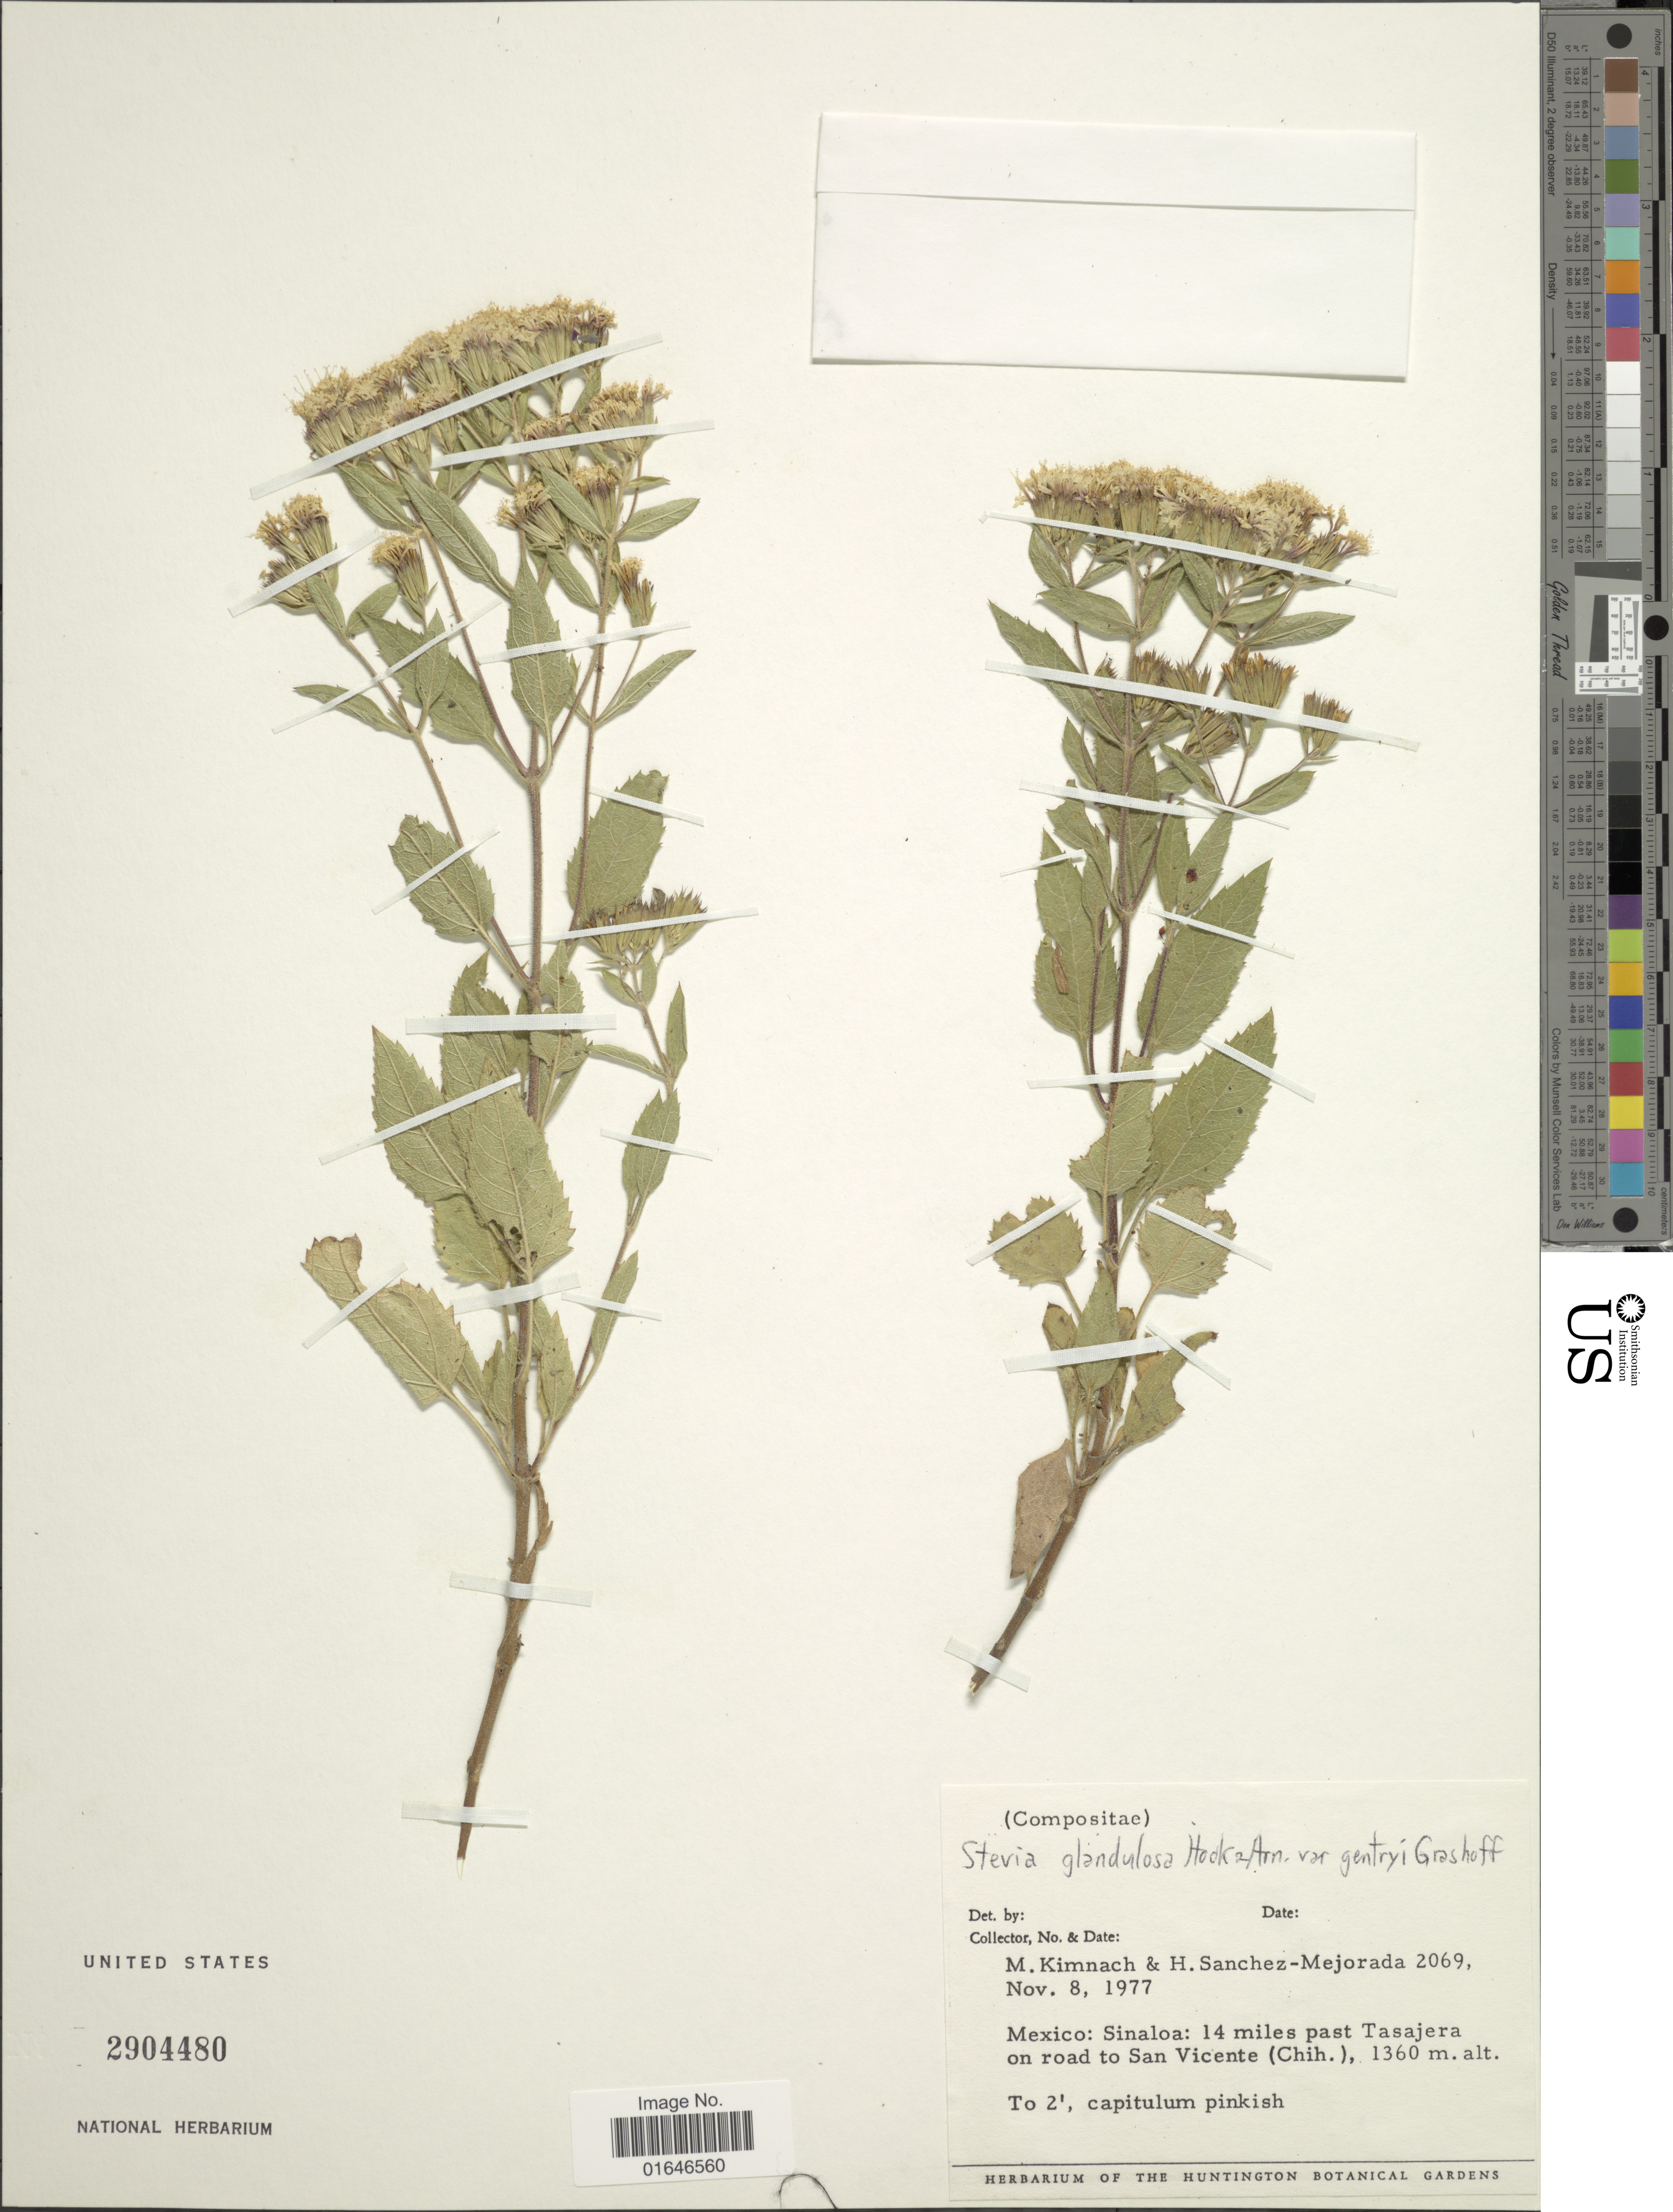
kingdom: Plantae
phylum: Tracheophyta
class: Magnoliopsida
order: Asterales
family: Asteraceae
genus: Stevia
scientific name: Stevia glandulosa var. gentryi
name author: Grashoff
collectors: M. W. Kimnach & H. Sánchez-Mejorada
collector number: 2069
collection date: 1977-11-08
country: Mexico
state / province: Sinaloa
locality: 14 miles past Tasajera on road to San Vicente ( Chih )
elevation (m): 1360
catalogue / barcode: US 2904480